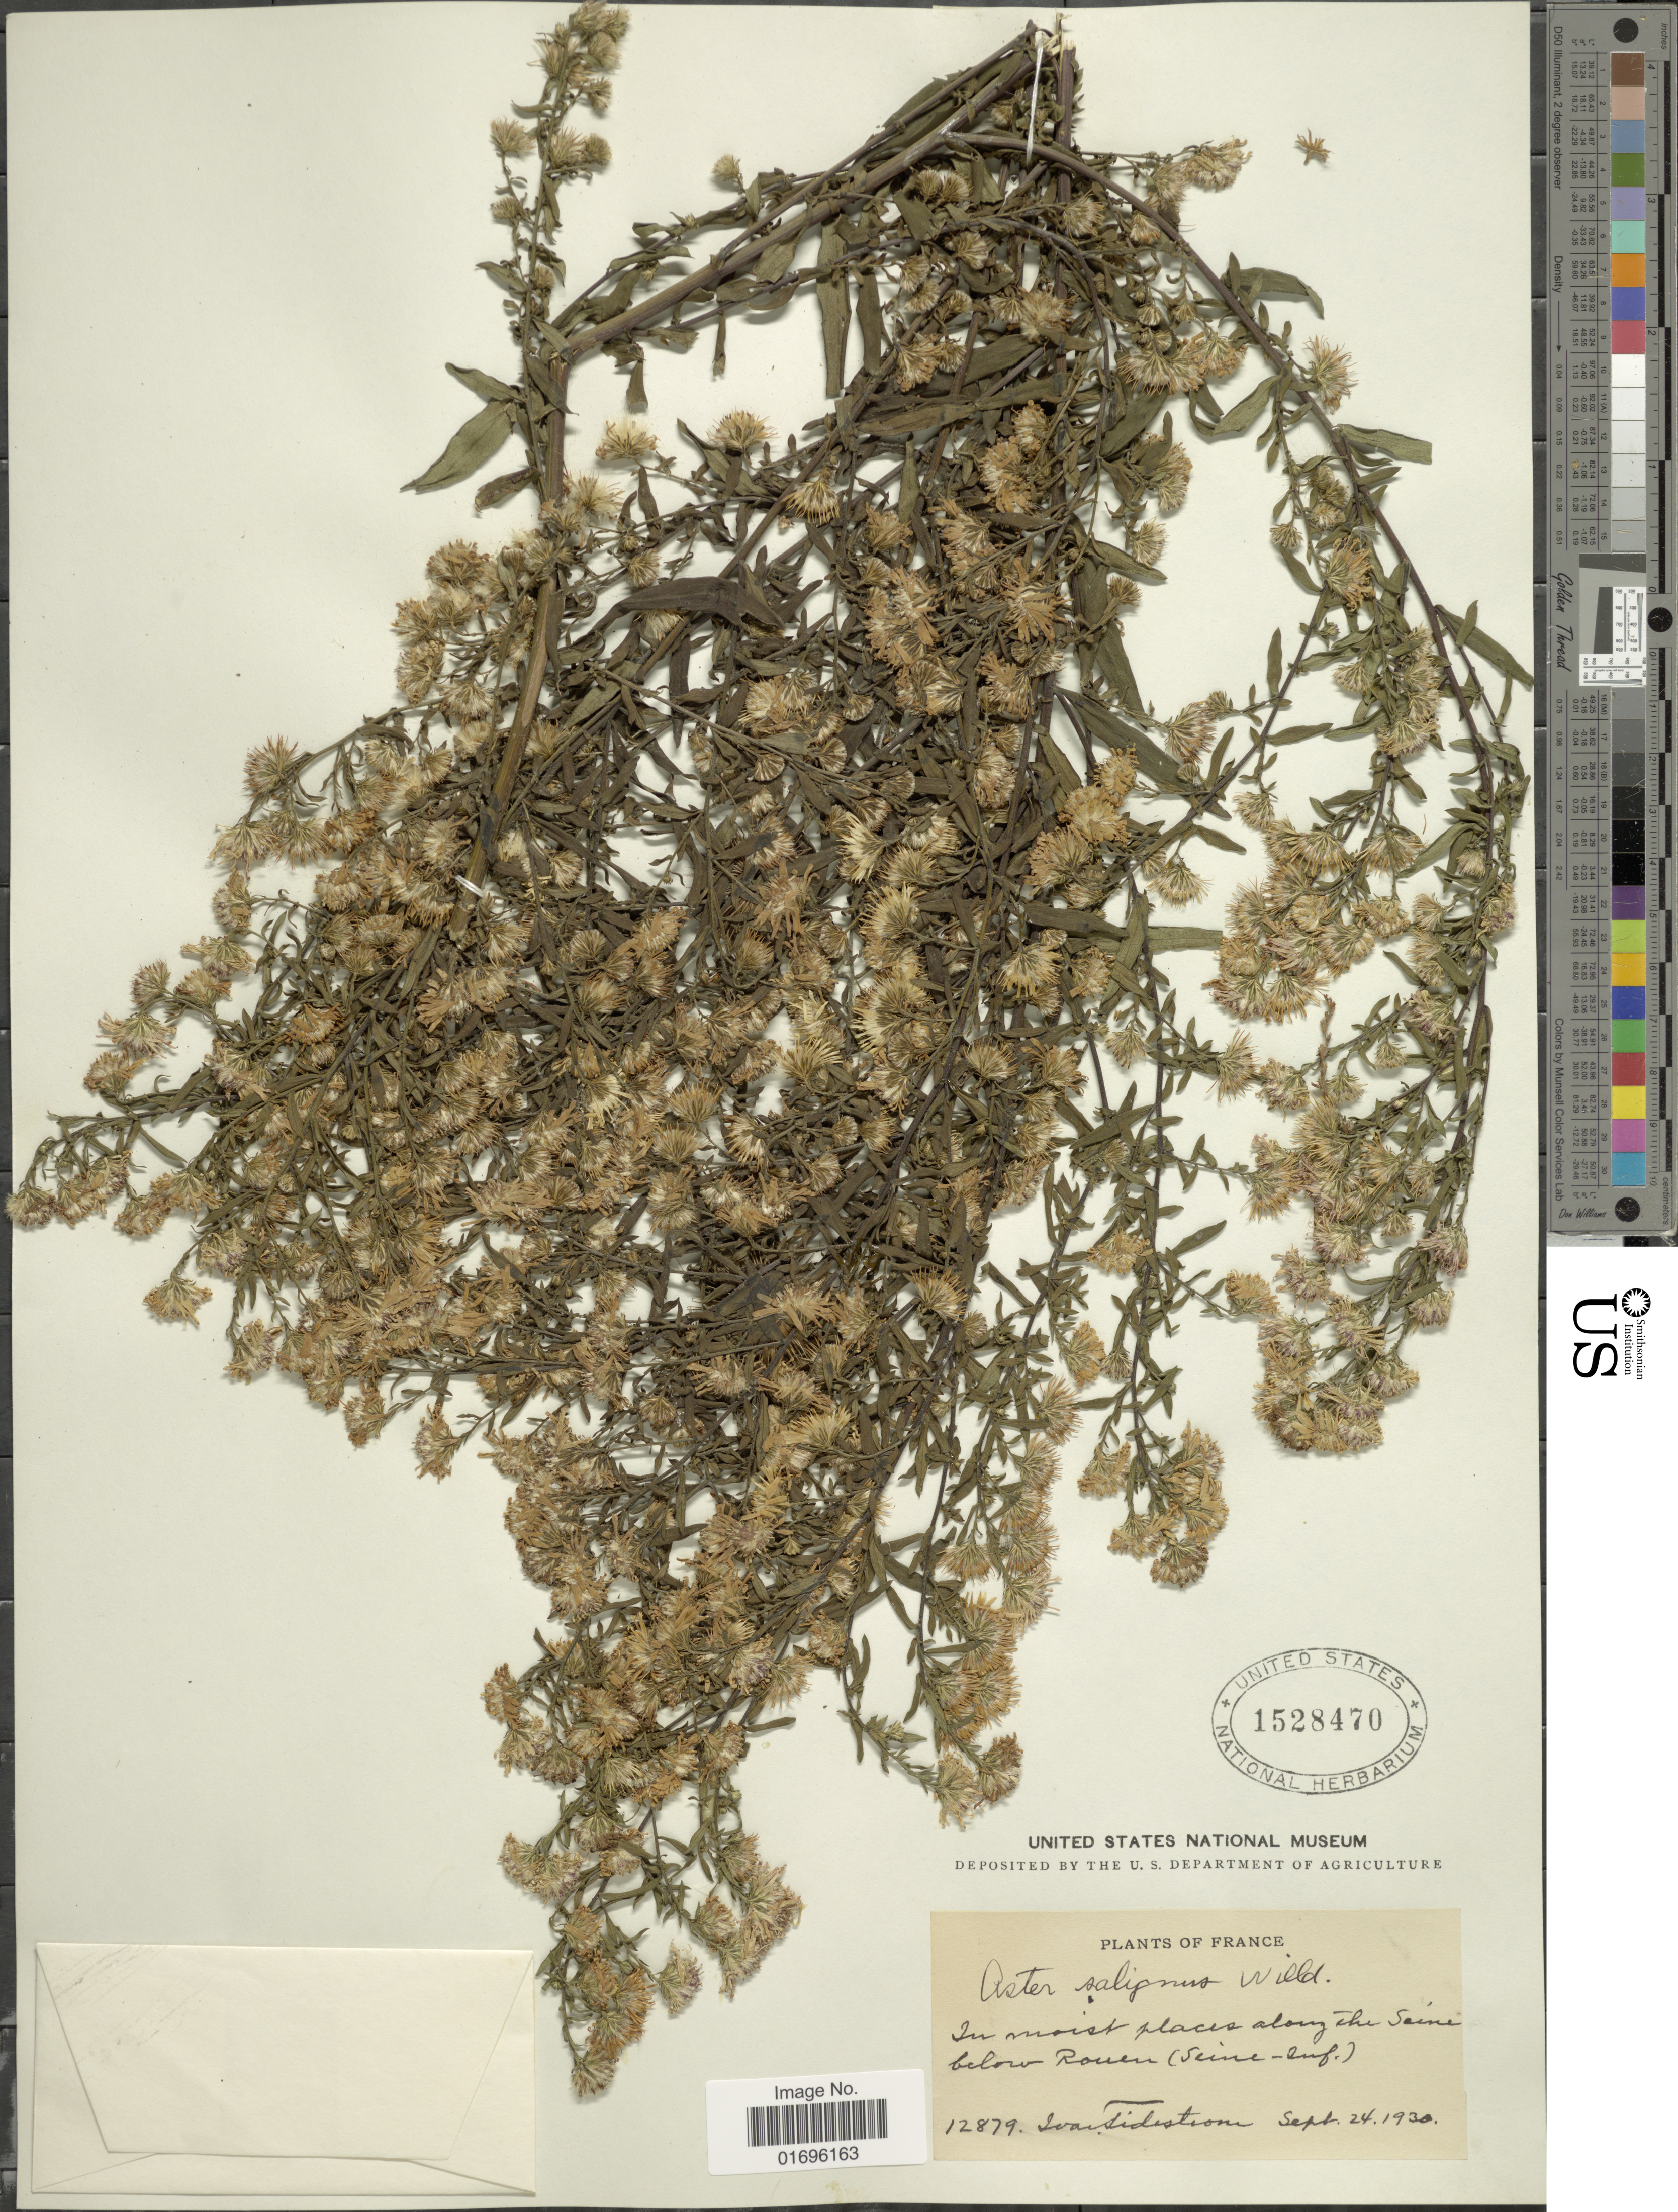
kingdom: Plantae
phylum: Tracheophyta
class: Magnoliopsida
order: Asterales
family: Asteraceae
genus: Aster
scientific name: Aster salignus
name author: Willd.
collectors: I. F. Tidestrom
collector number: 12879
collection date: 1930-09-24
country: France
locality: In moist places along the Seine below Rouen (Seine-Inf.).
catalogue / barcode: US 1528470